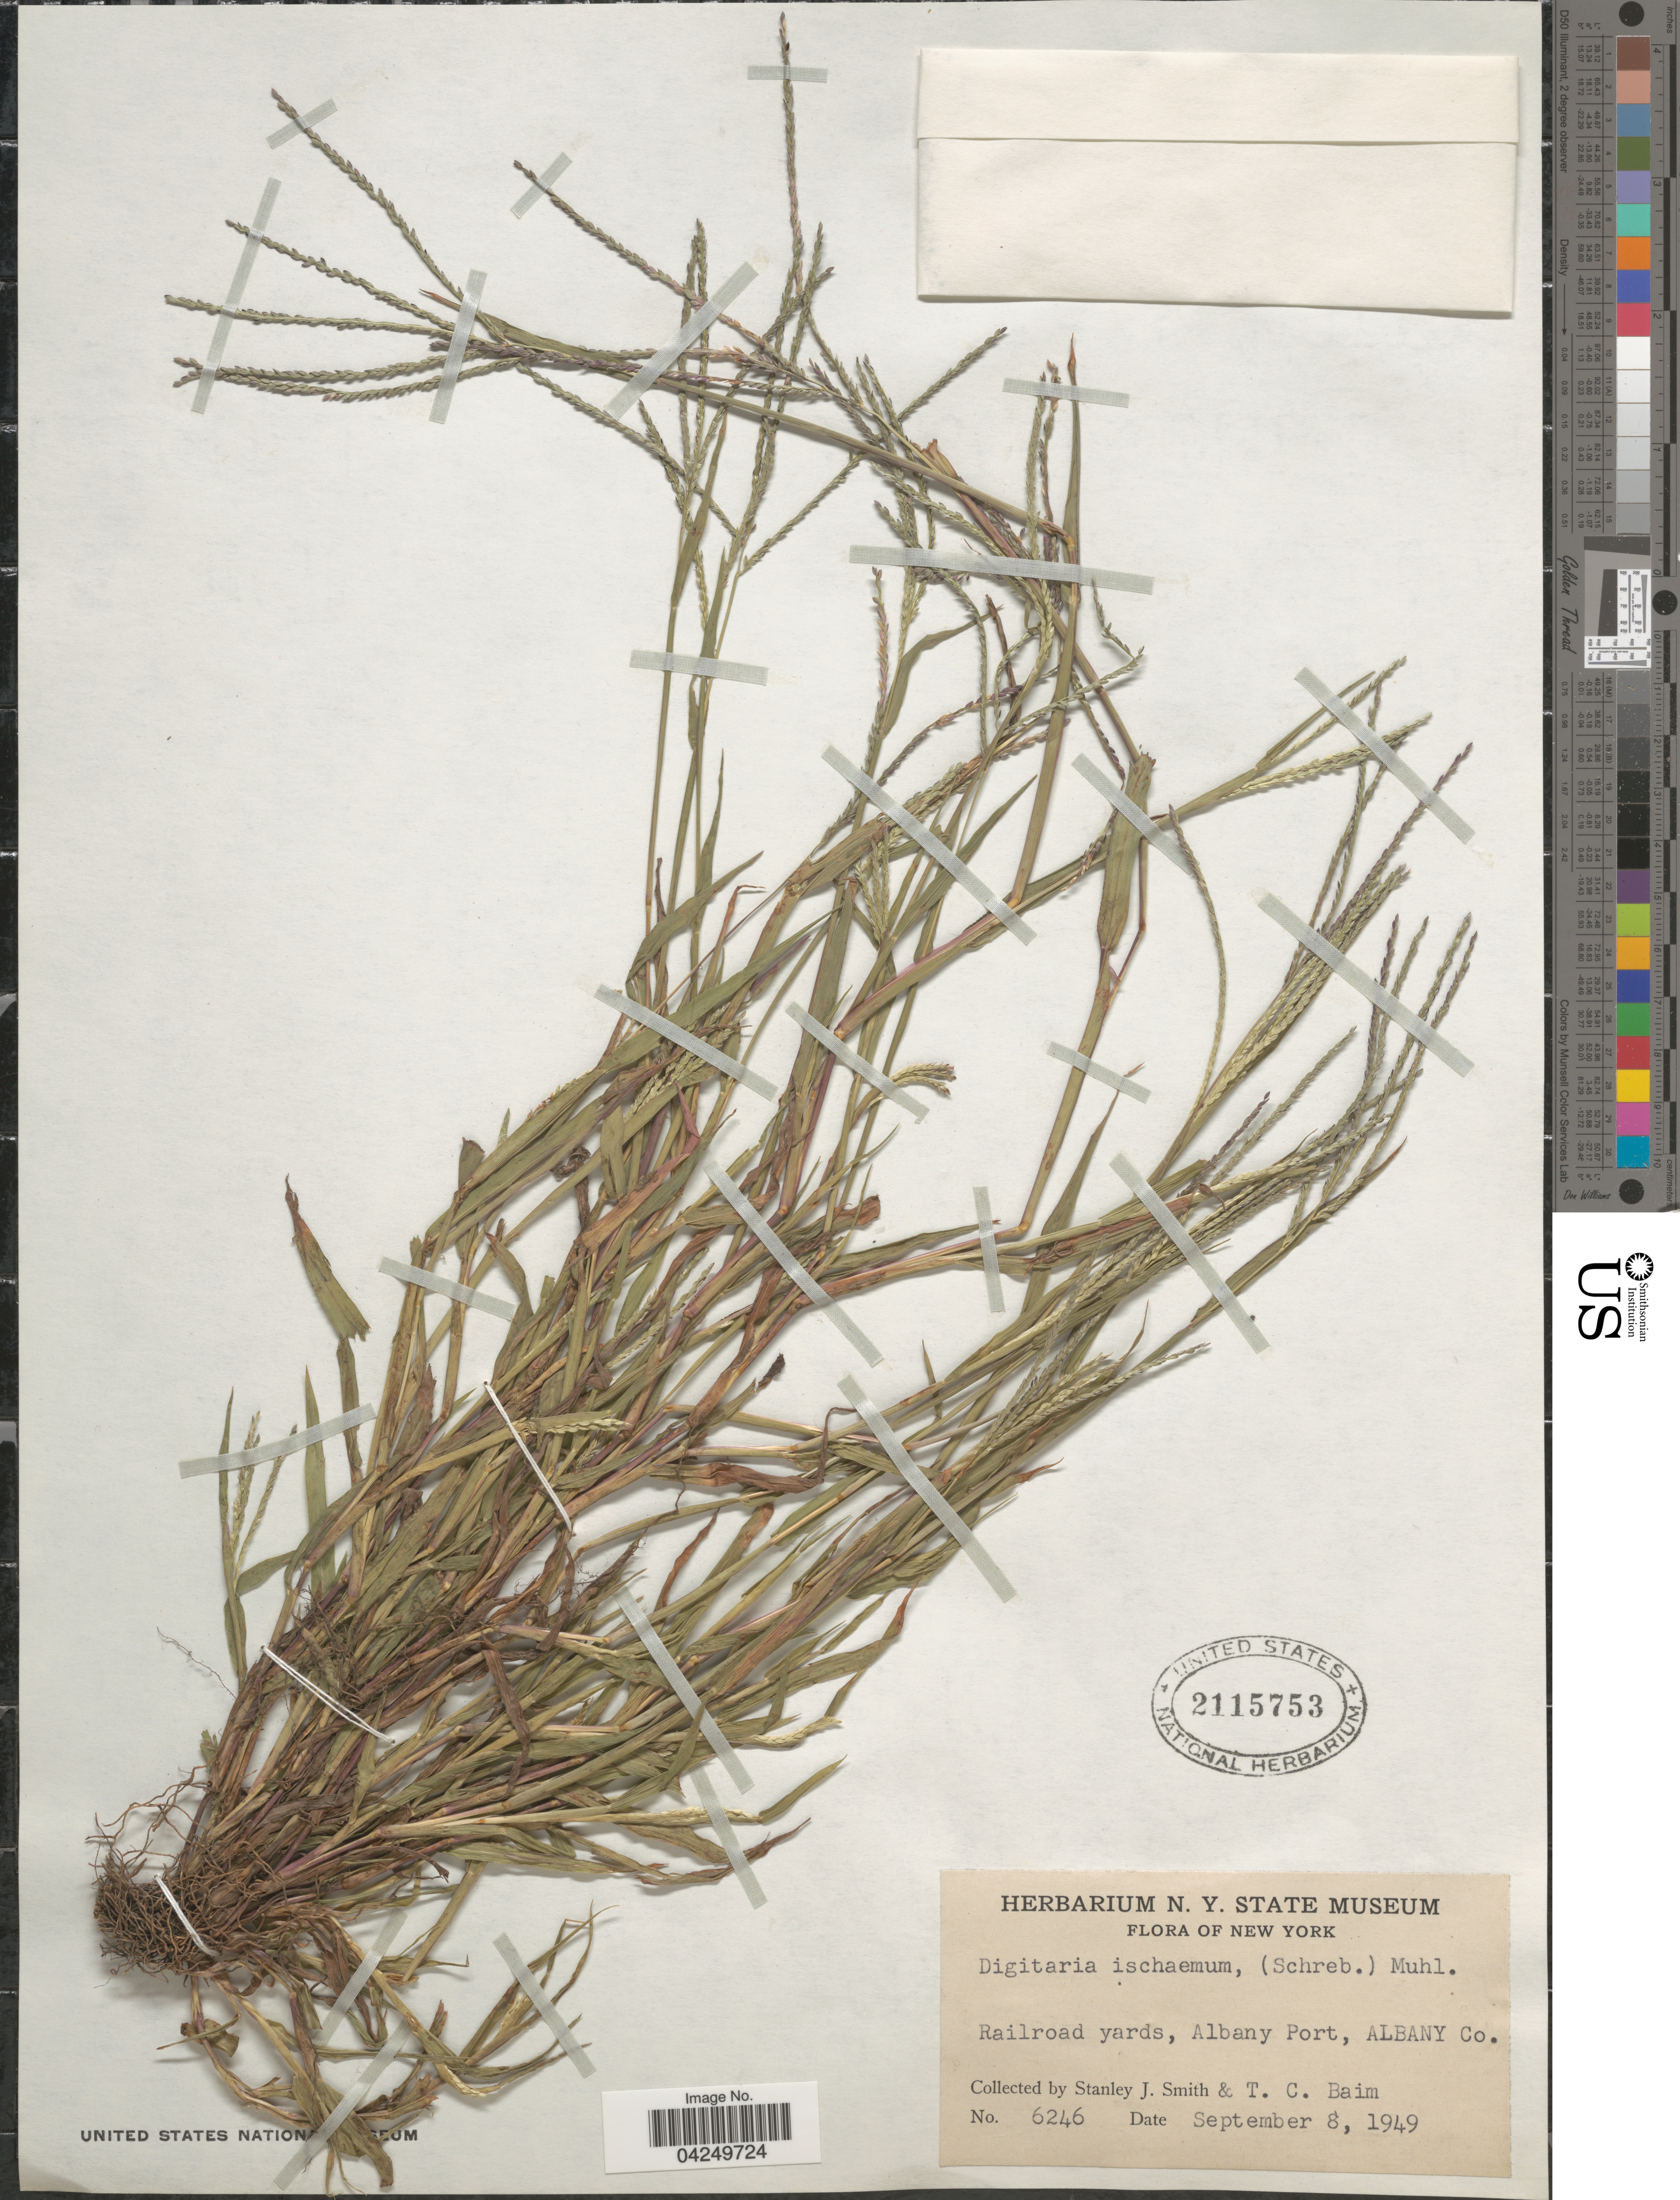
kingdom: Plantae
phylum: Tracheophyta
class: Liliopsida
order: Poales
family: Poaceae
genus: Digitaria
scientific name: Digitaria ischaemum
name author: (Schreber) Schreber ex Muhl.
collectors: S. Smith & T. Baim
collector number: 6246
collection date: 1949-09-08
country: United States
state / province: New York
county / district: Albany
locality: Railroad yards, Albany Port, Albany Co.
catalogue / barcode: US 2115753